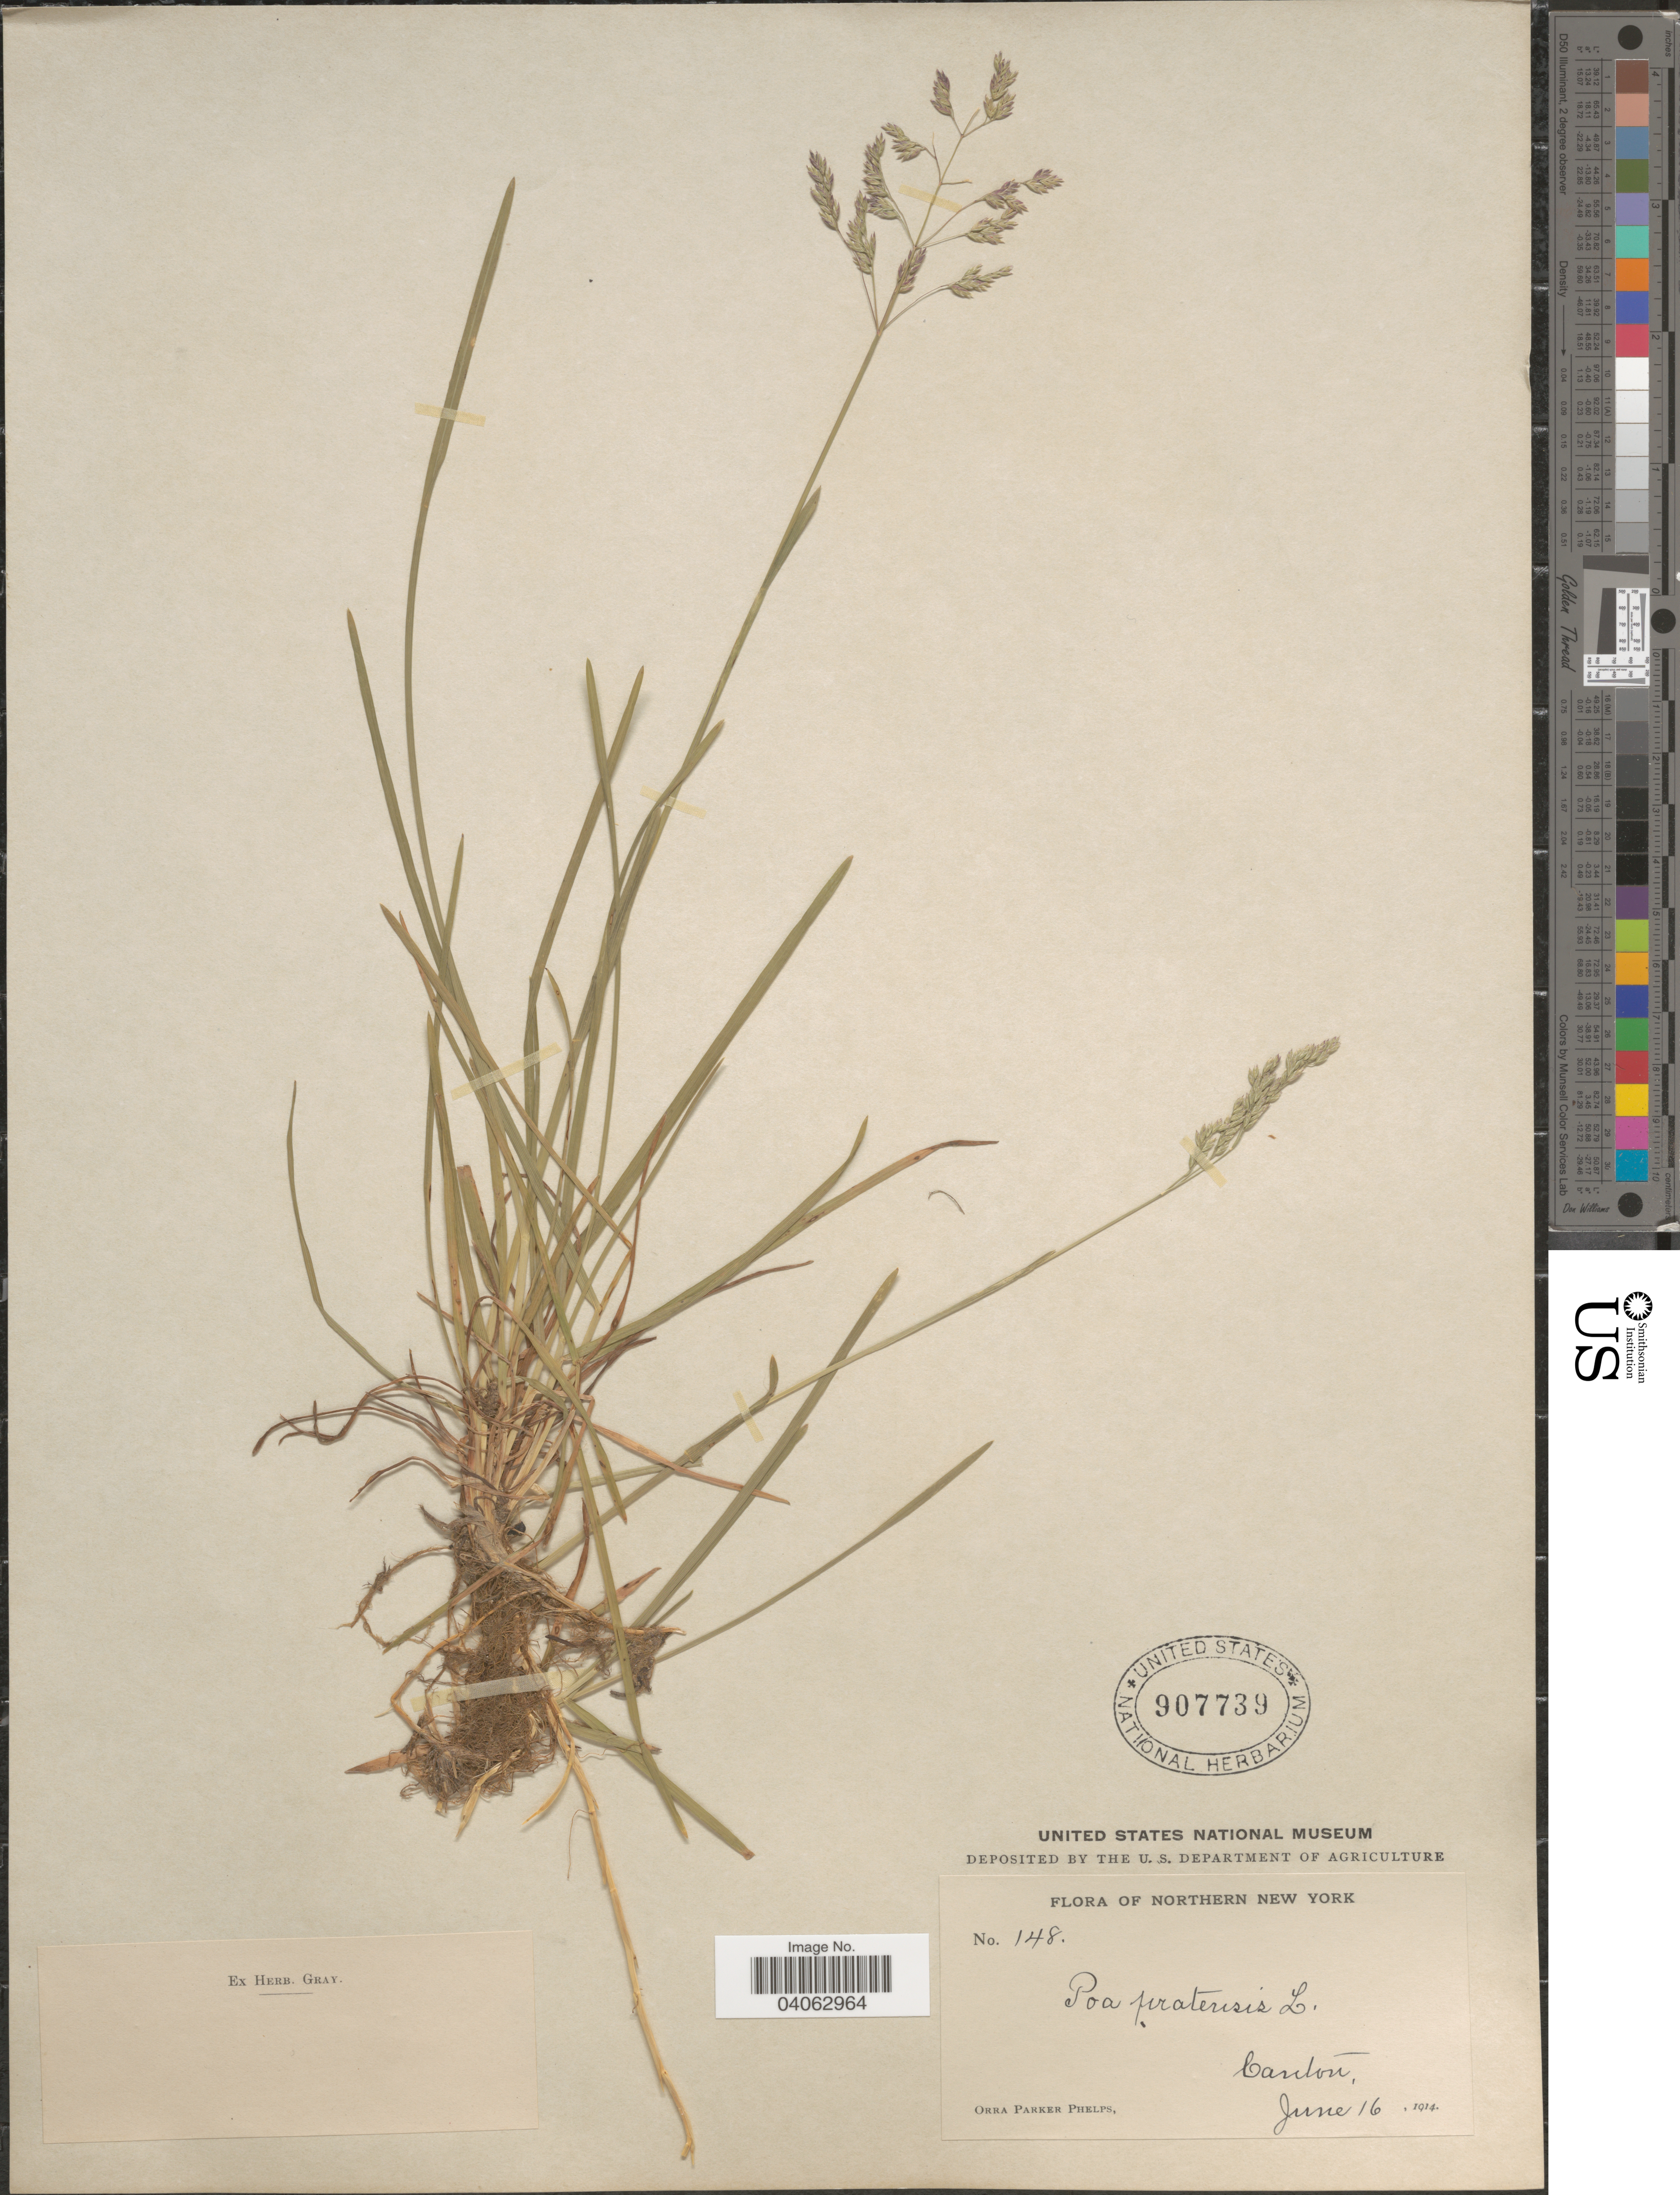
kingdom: Plantae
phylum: Tracheophyta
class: Liliopsida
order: Poales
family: Poaceae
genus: Poa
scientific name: Poa pratensis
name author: L.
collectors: O. P. Phelps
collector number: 148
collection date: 1914-06-16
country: United States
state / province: New York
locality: Northern New York. Canton.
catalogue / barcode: US 907739